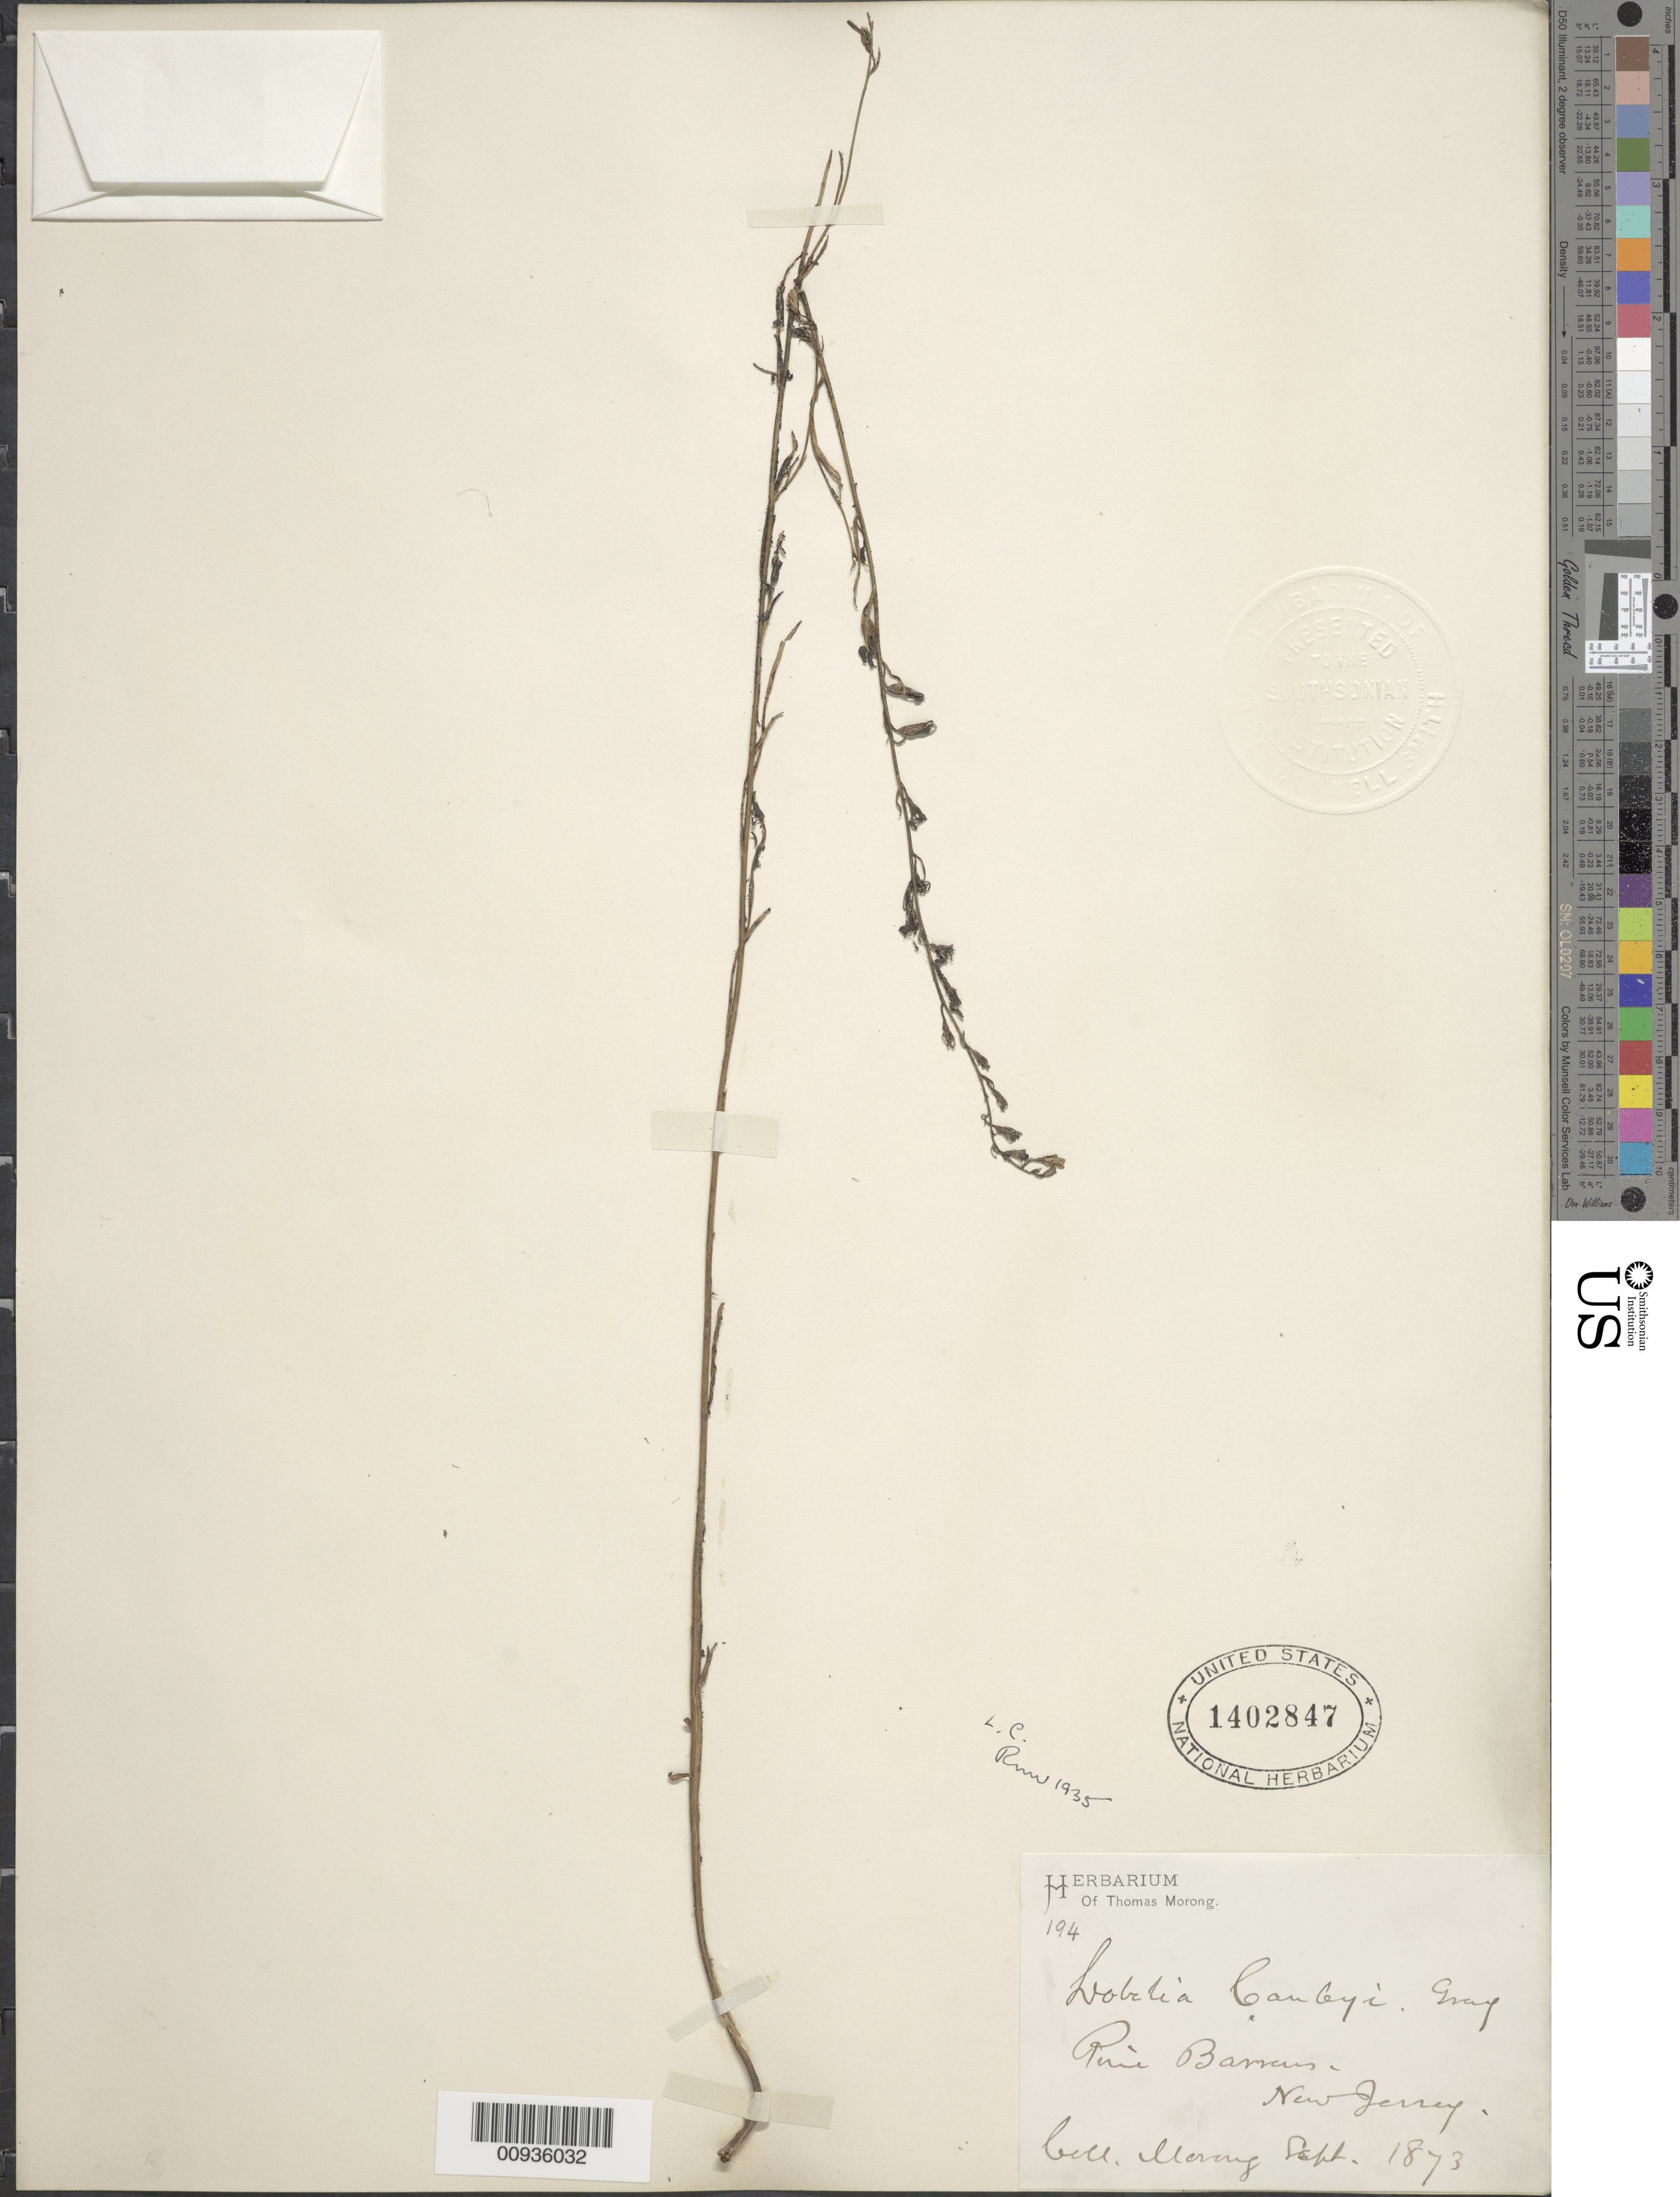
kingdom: Plantae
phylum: Tracheophyta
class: Magnoliopsida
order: Asterales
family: Campanulaceae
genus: Lobelia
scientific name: Lobelia canbyi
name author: A. Gray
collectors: T. Morong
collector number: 194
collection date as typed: Sept. 1873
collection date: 1873-09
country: United States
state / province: New Jersey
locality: Pine Barrens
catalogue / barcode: US 1402847